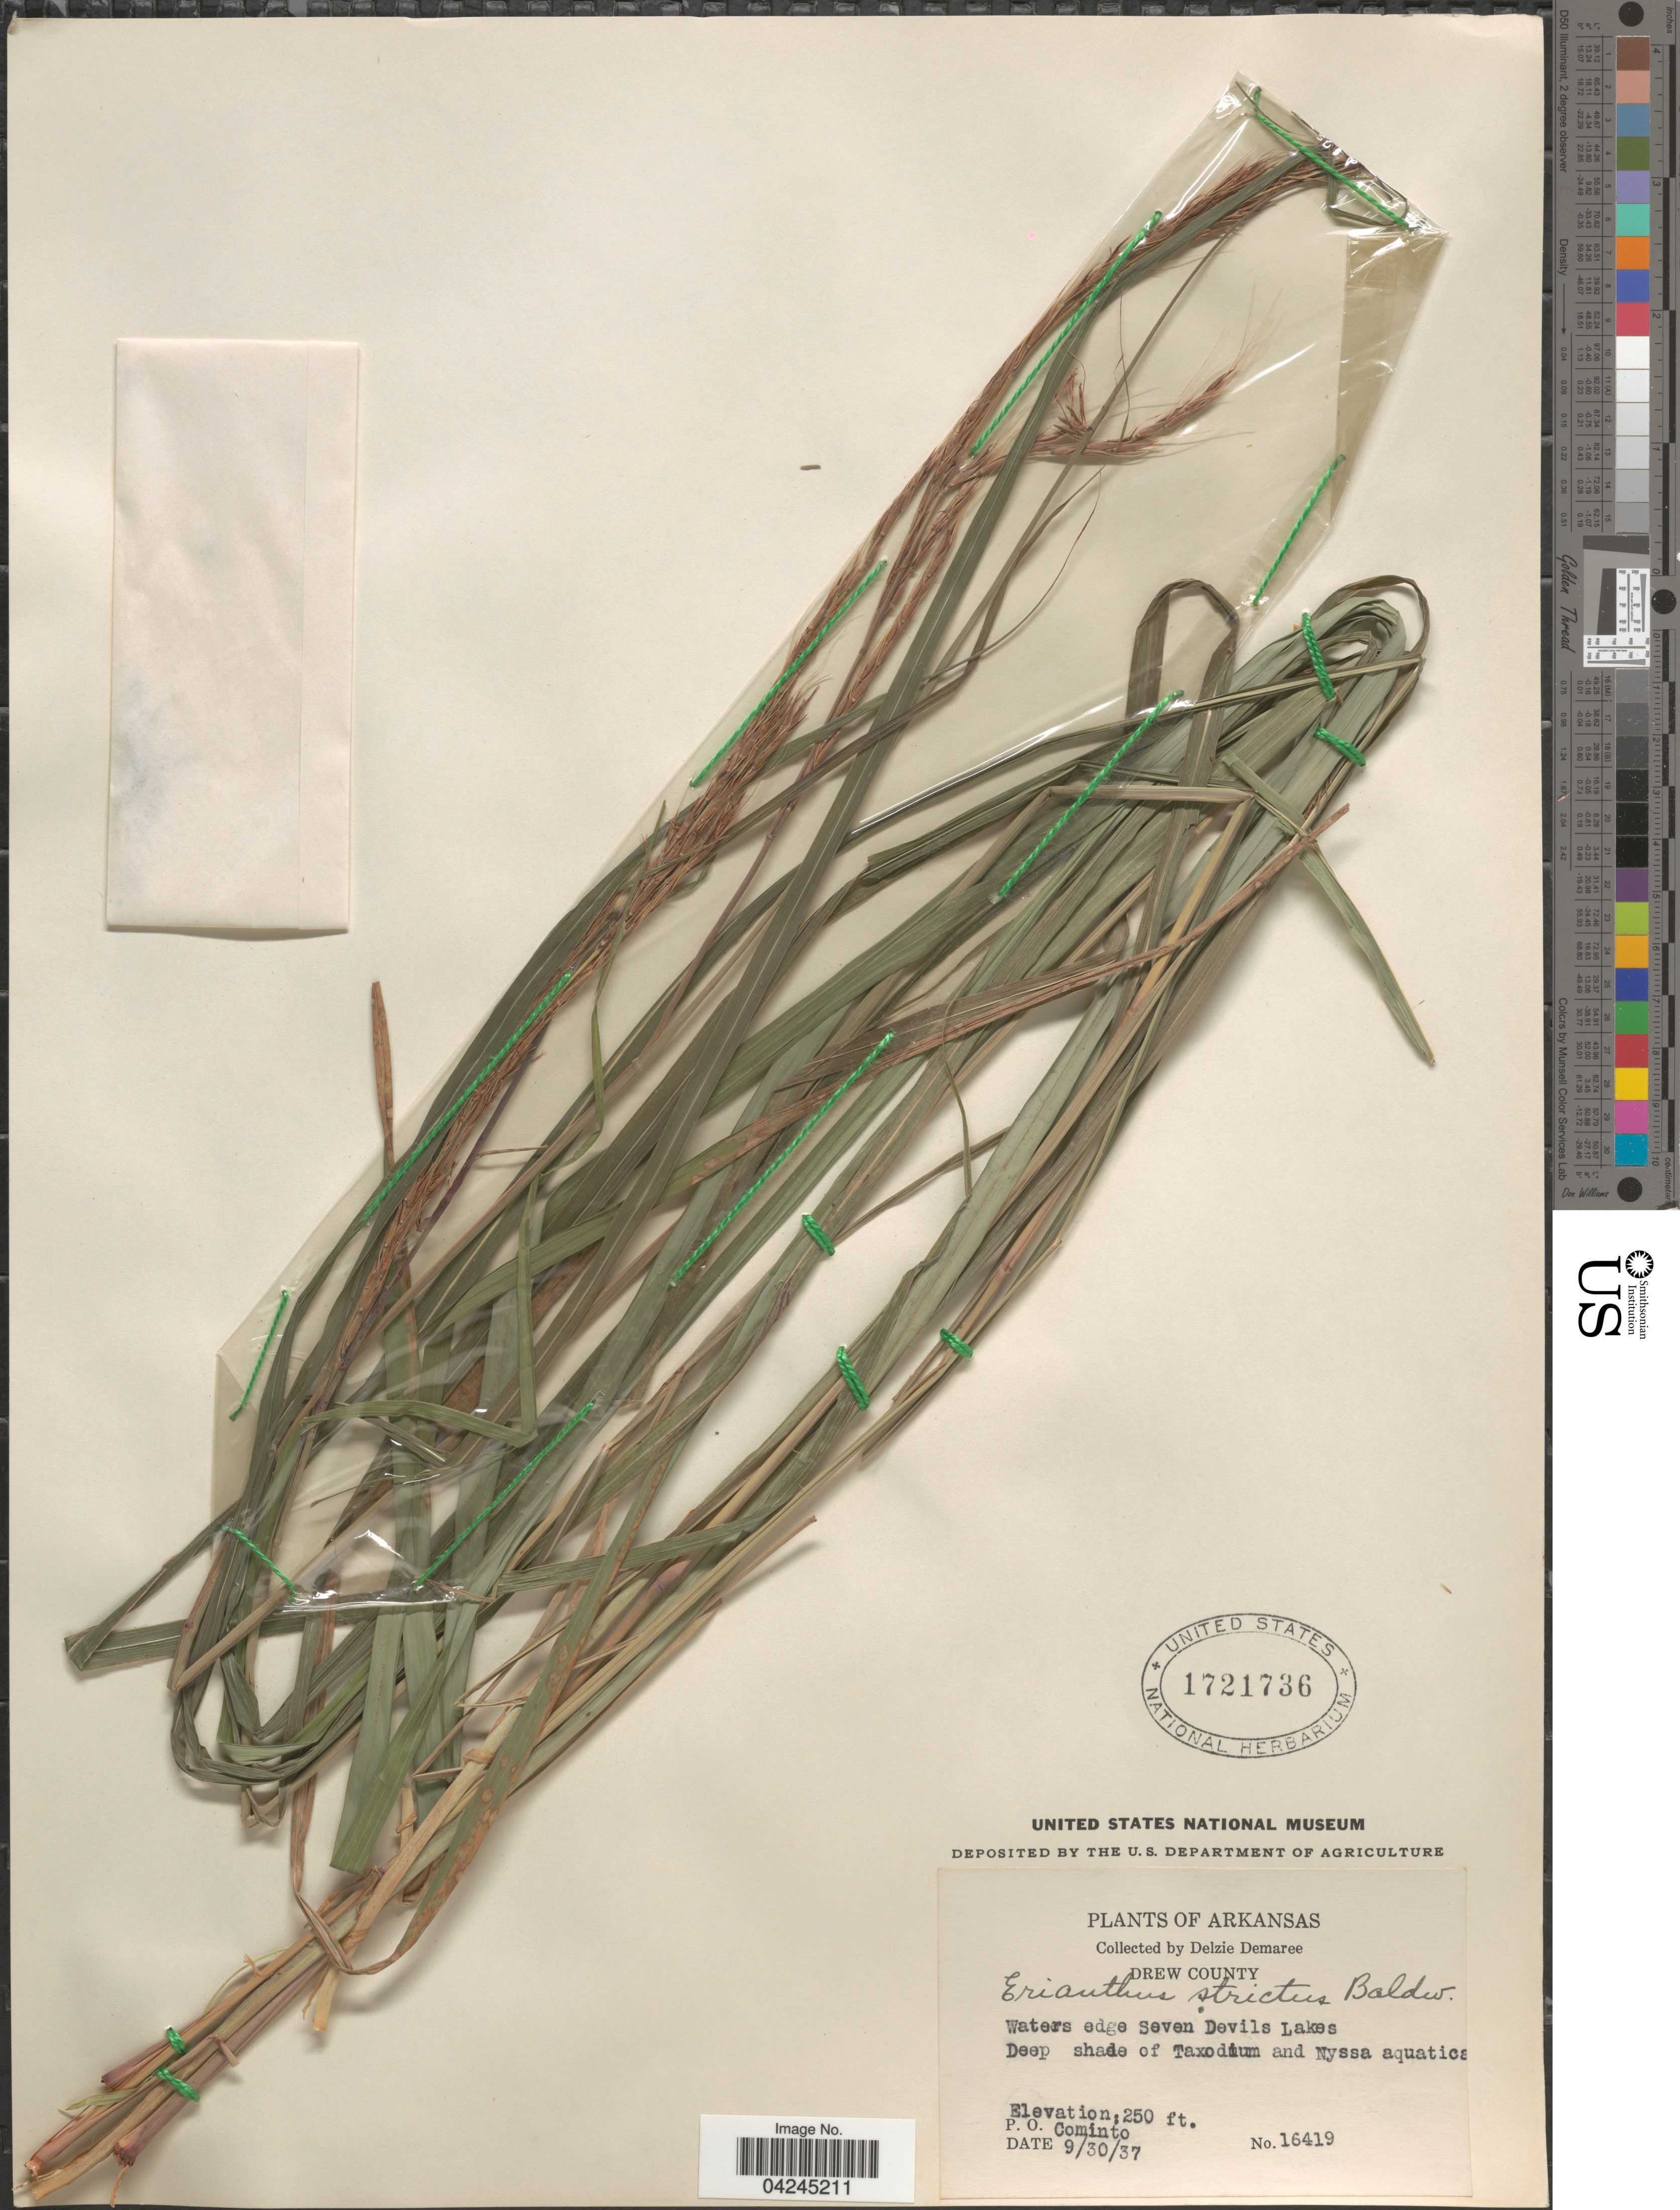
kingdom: Plantae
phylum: Tracheophyta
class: Liliopsida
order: Poales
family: Poaceae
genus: Erianthus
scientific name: Erianthus strictus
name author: Baldwin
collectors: D. Demaree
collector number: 16419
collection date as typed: Transcribed d/m/y: 30/9/37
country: United States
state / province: Arkansas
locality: Drew County. Waters edge Seven Devils Lakes. P. O. Cominto.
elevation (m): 76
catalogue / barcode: US 1721736